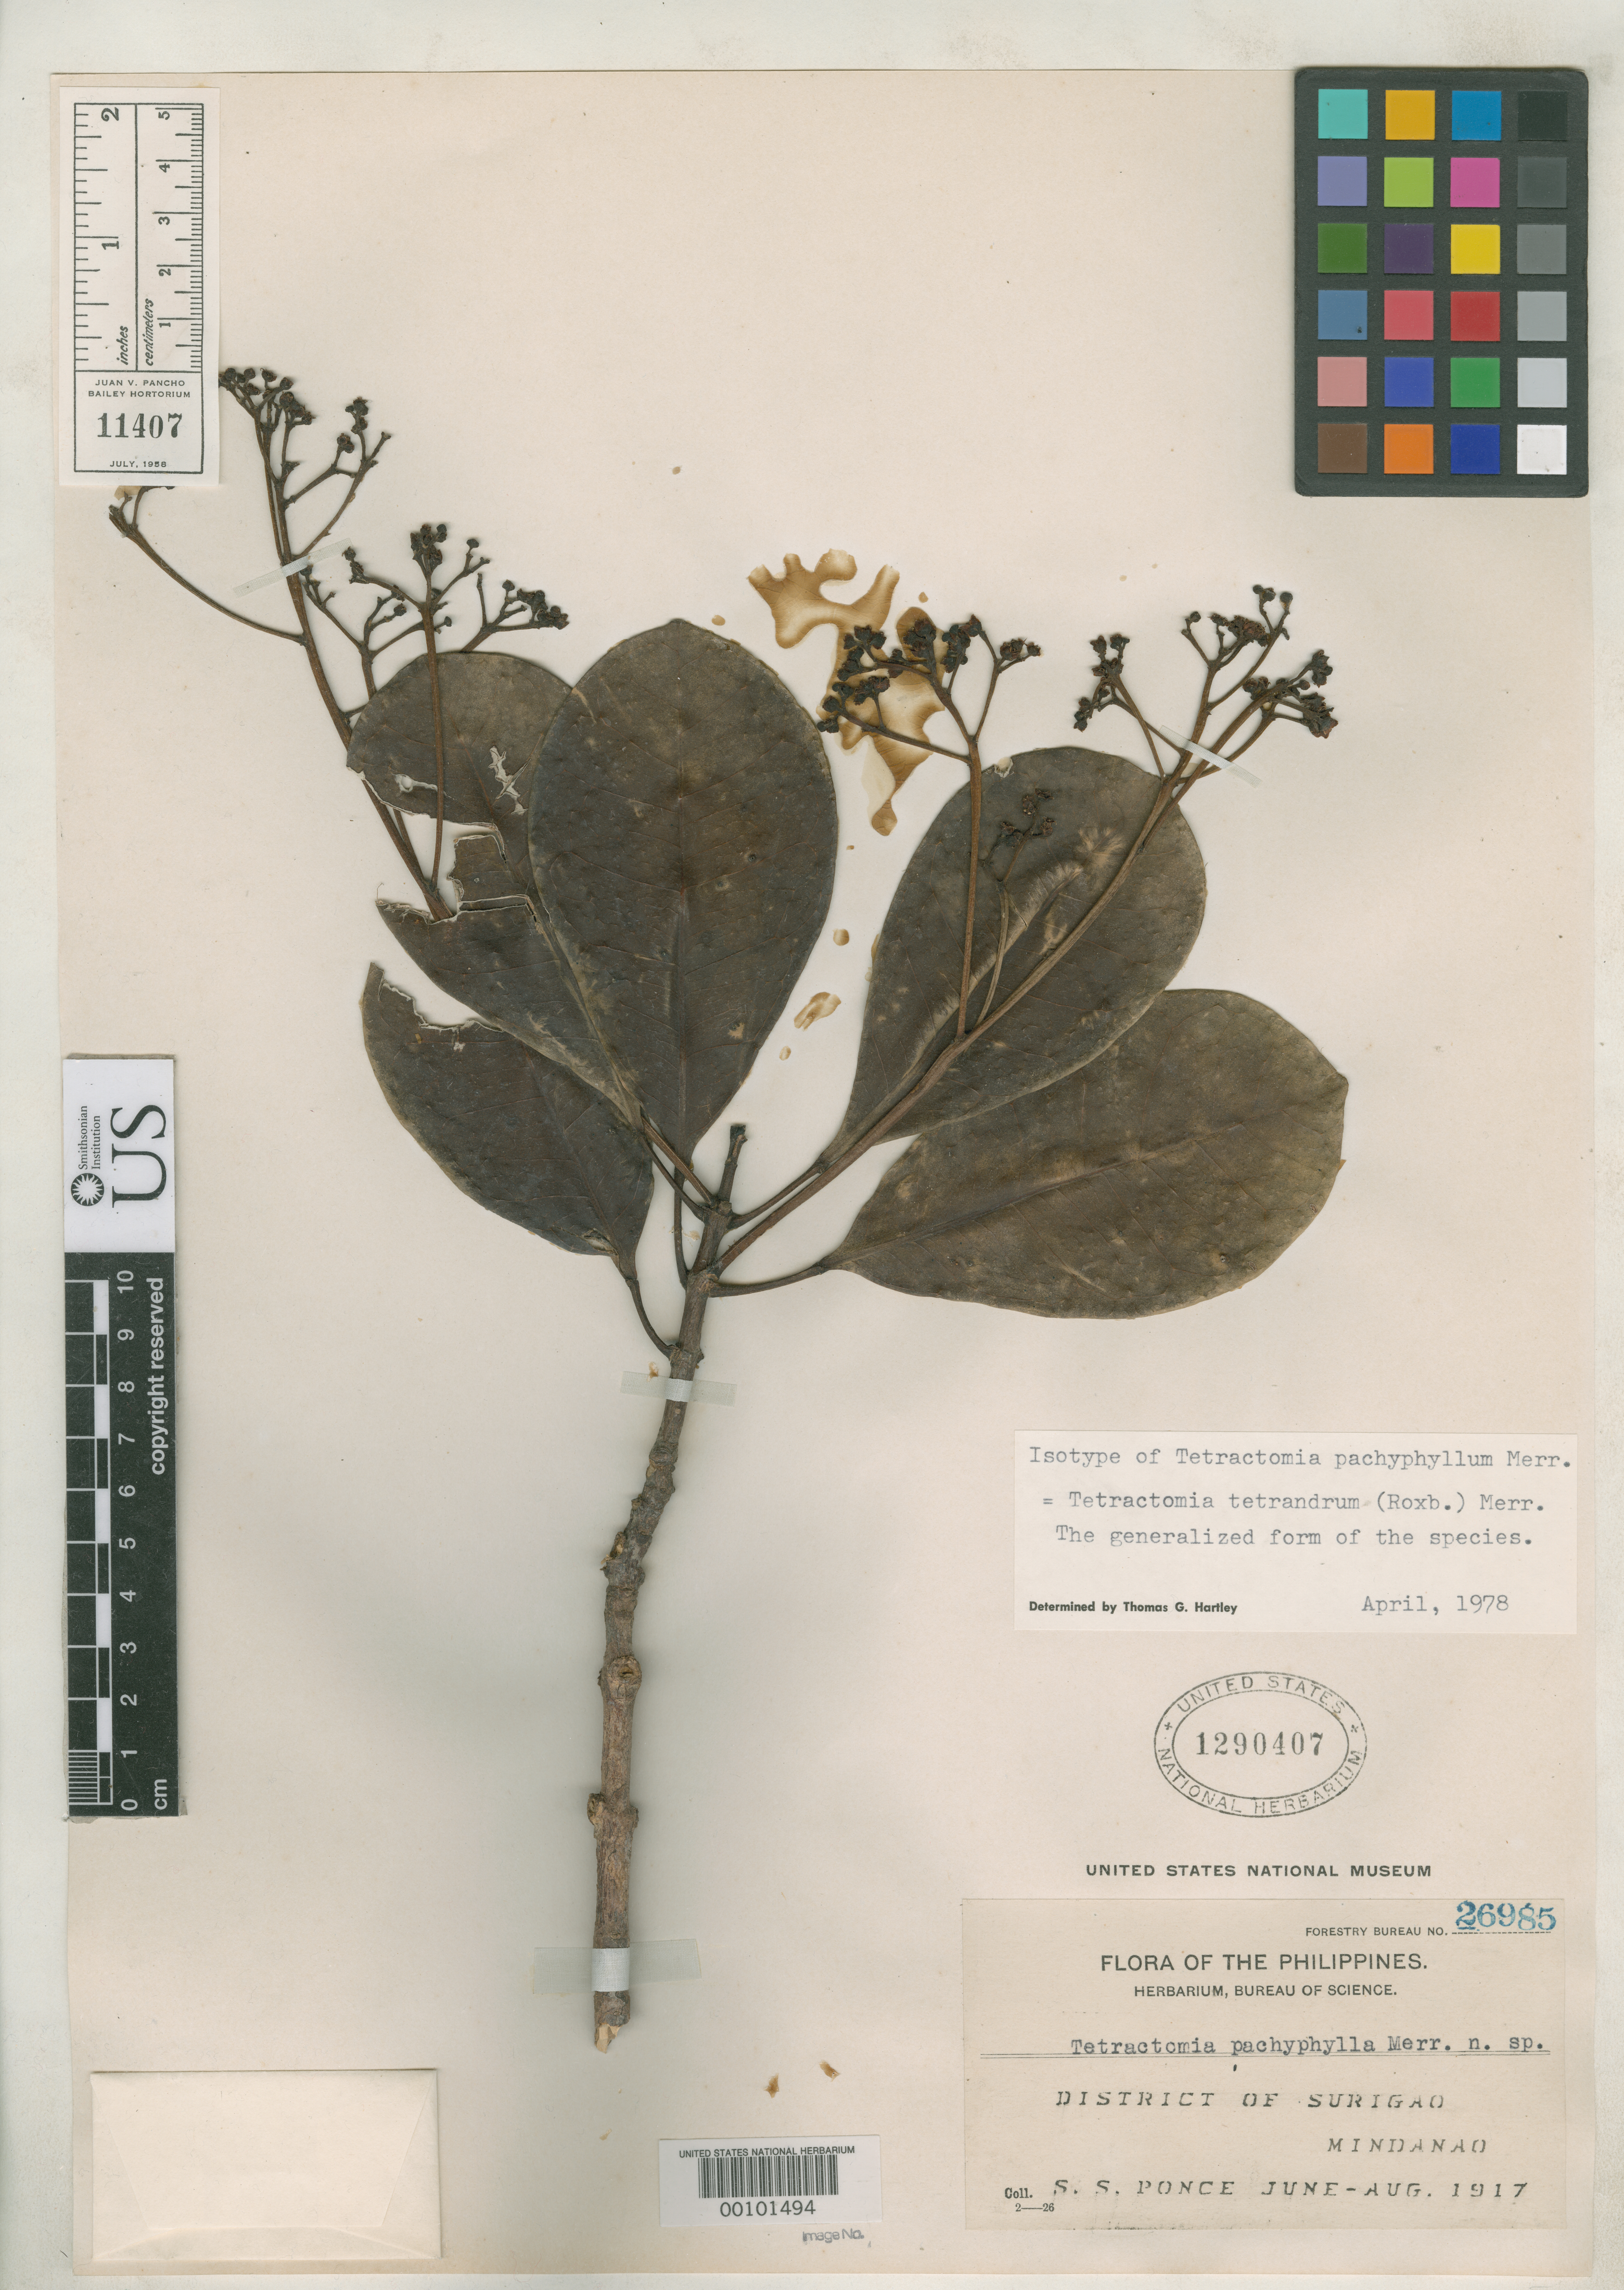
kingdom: Plantae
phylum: Tracheophyta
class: Magnoliopsida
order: Sapindales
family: Rutaceae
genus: Tetractomia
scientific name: Tetractomia pachyphylla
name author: Merr.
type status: Isotype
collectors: S. Ponce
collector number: Bur. Sci. 26985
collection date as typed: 22 Jul 1917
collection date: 1917-07-22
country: Philippines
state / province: Caraga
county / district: Surigao del Norte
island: Dinagat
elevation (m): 20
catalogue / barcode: US 1290407